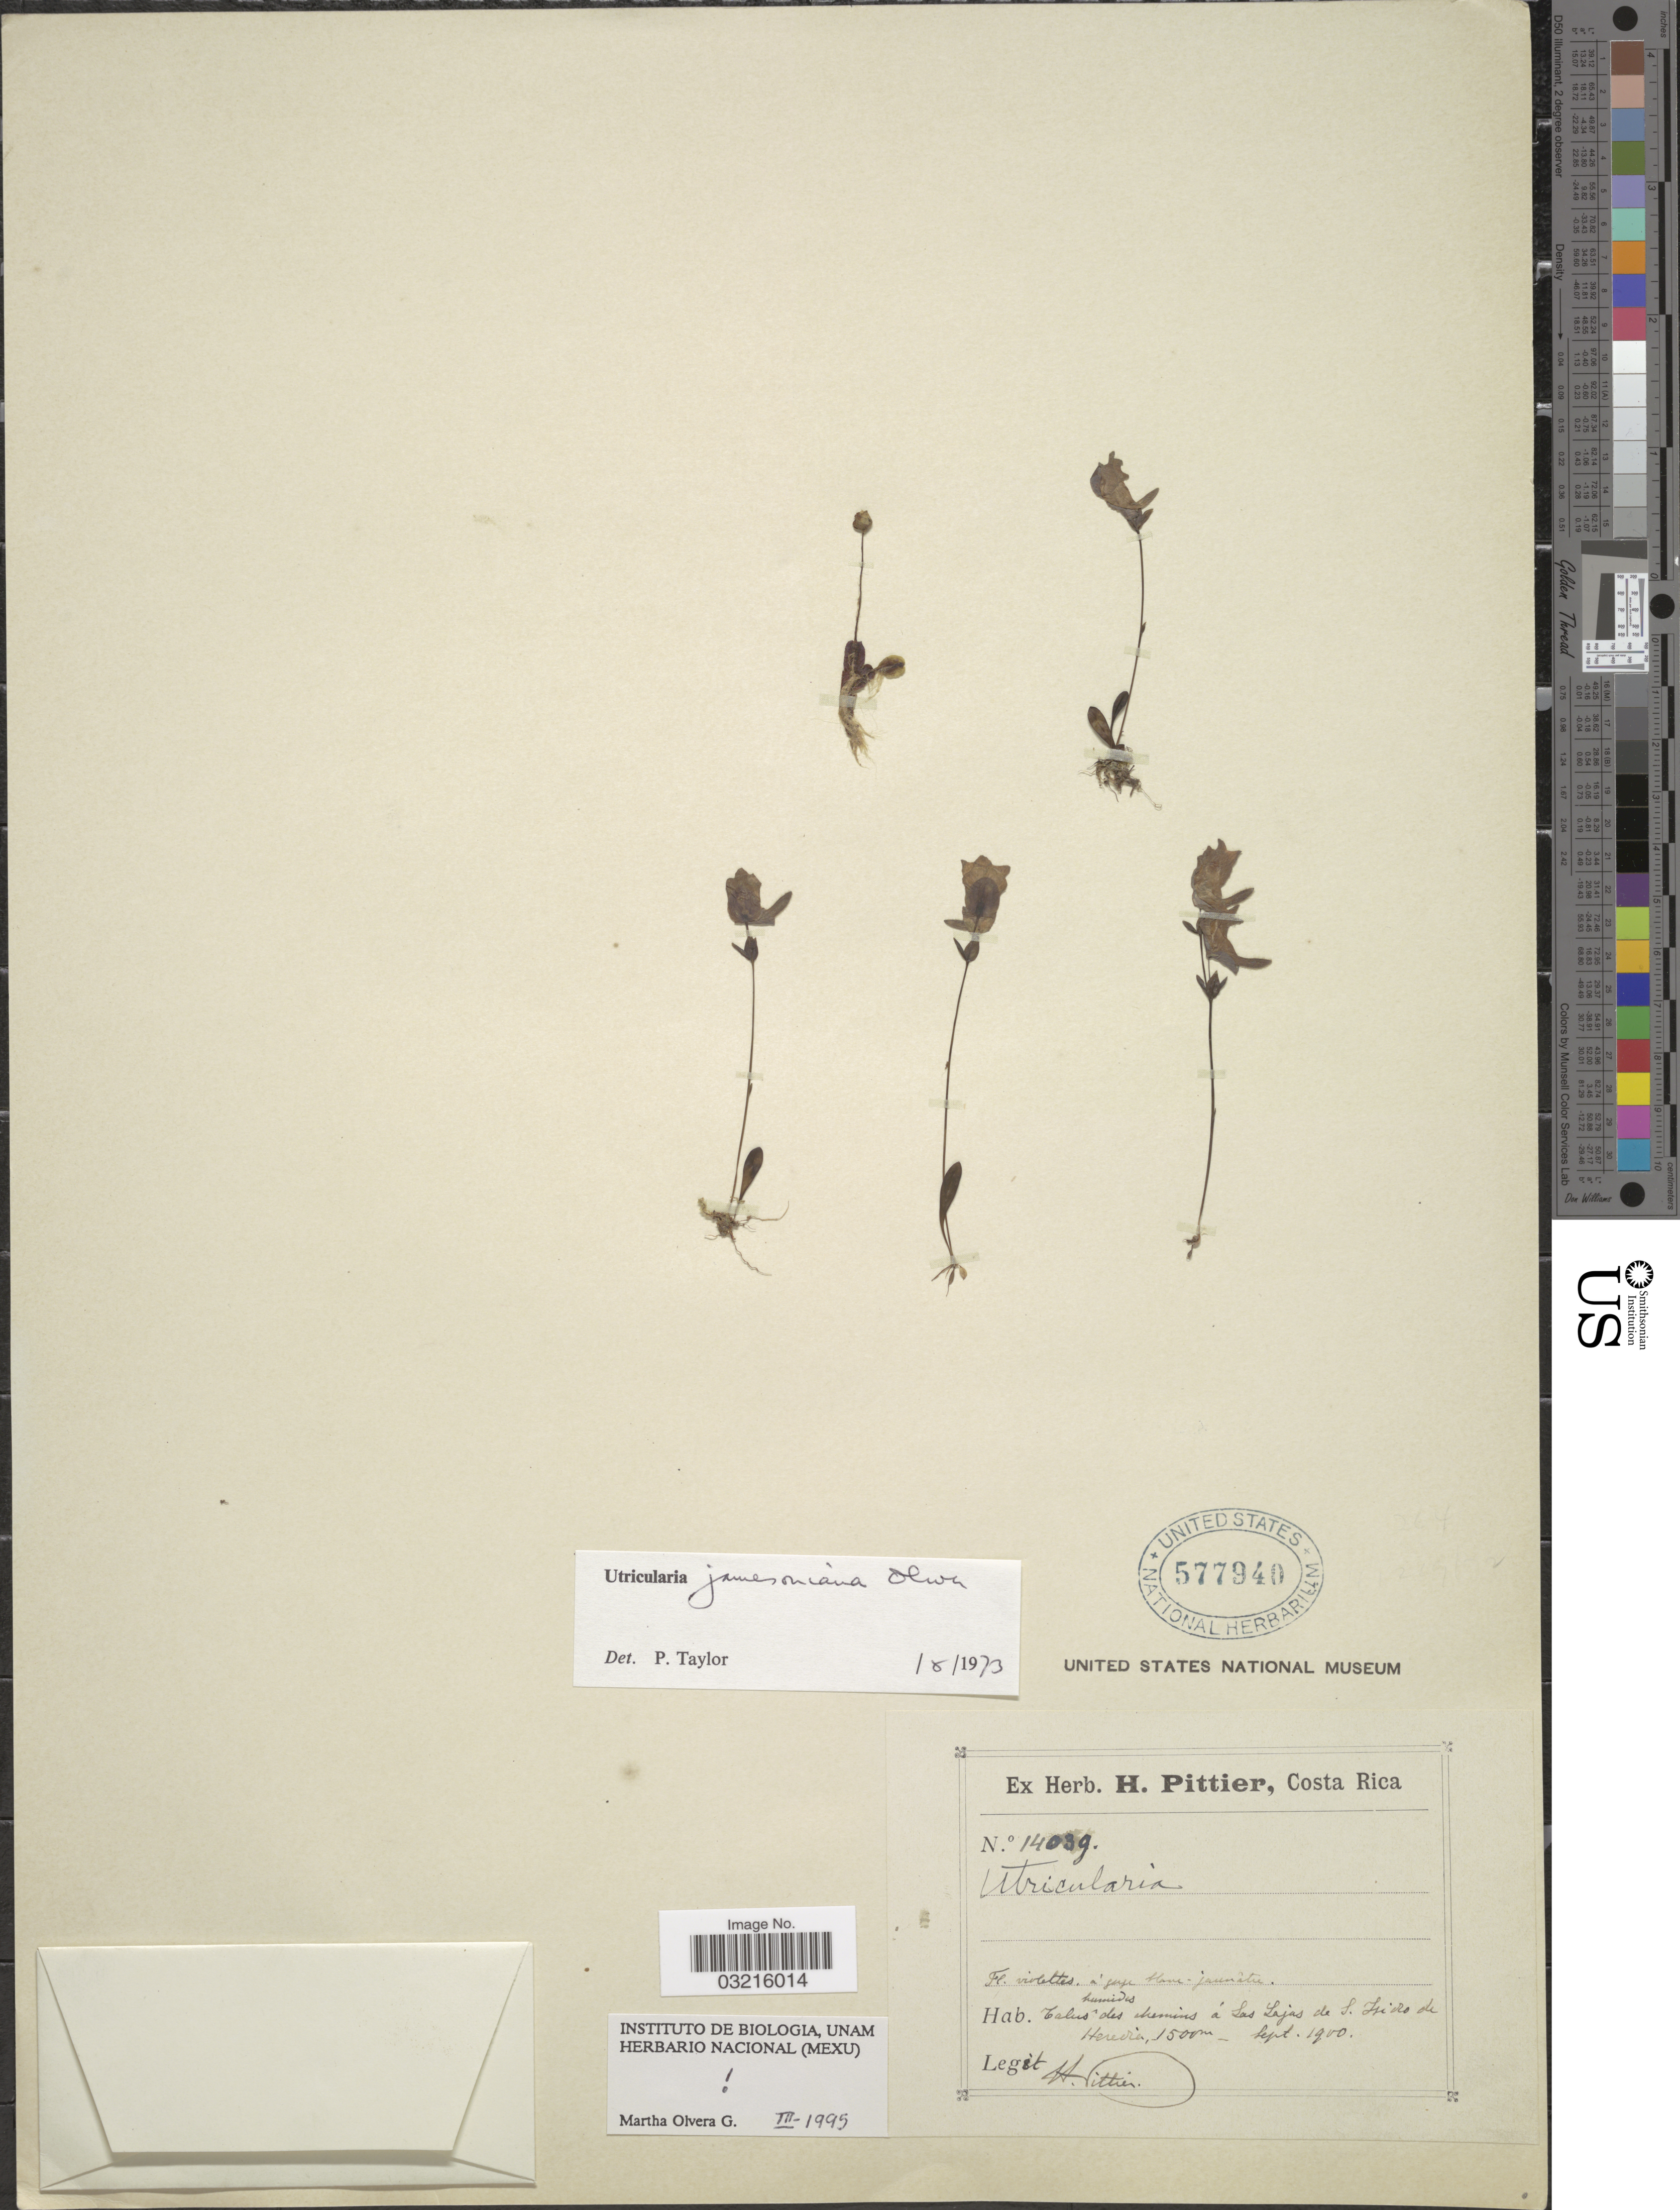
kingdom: Plantae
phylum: Tracheophyta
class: Magnoliopsida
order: Lamiales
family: Lentibulariaceae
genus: Utricularia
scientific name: Utricularia jamesoniana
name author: Oliv.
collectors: H. F. Pittier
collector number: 14039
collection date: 1900-09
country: Costa Rica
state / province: Heredia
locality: Talus humids des chemins á Las Lajas de S. Isidro de Heredia.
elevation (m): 1500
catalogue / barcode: US 577940